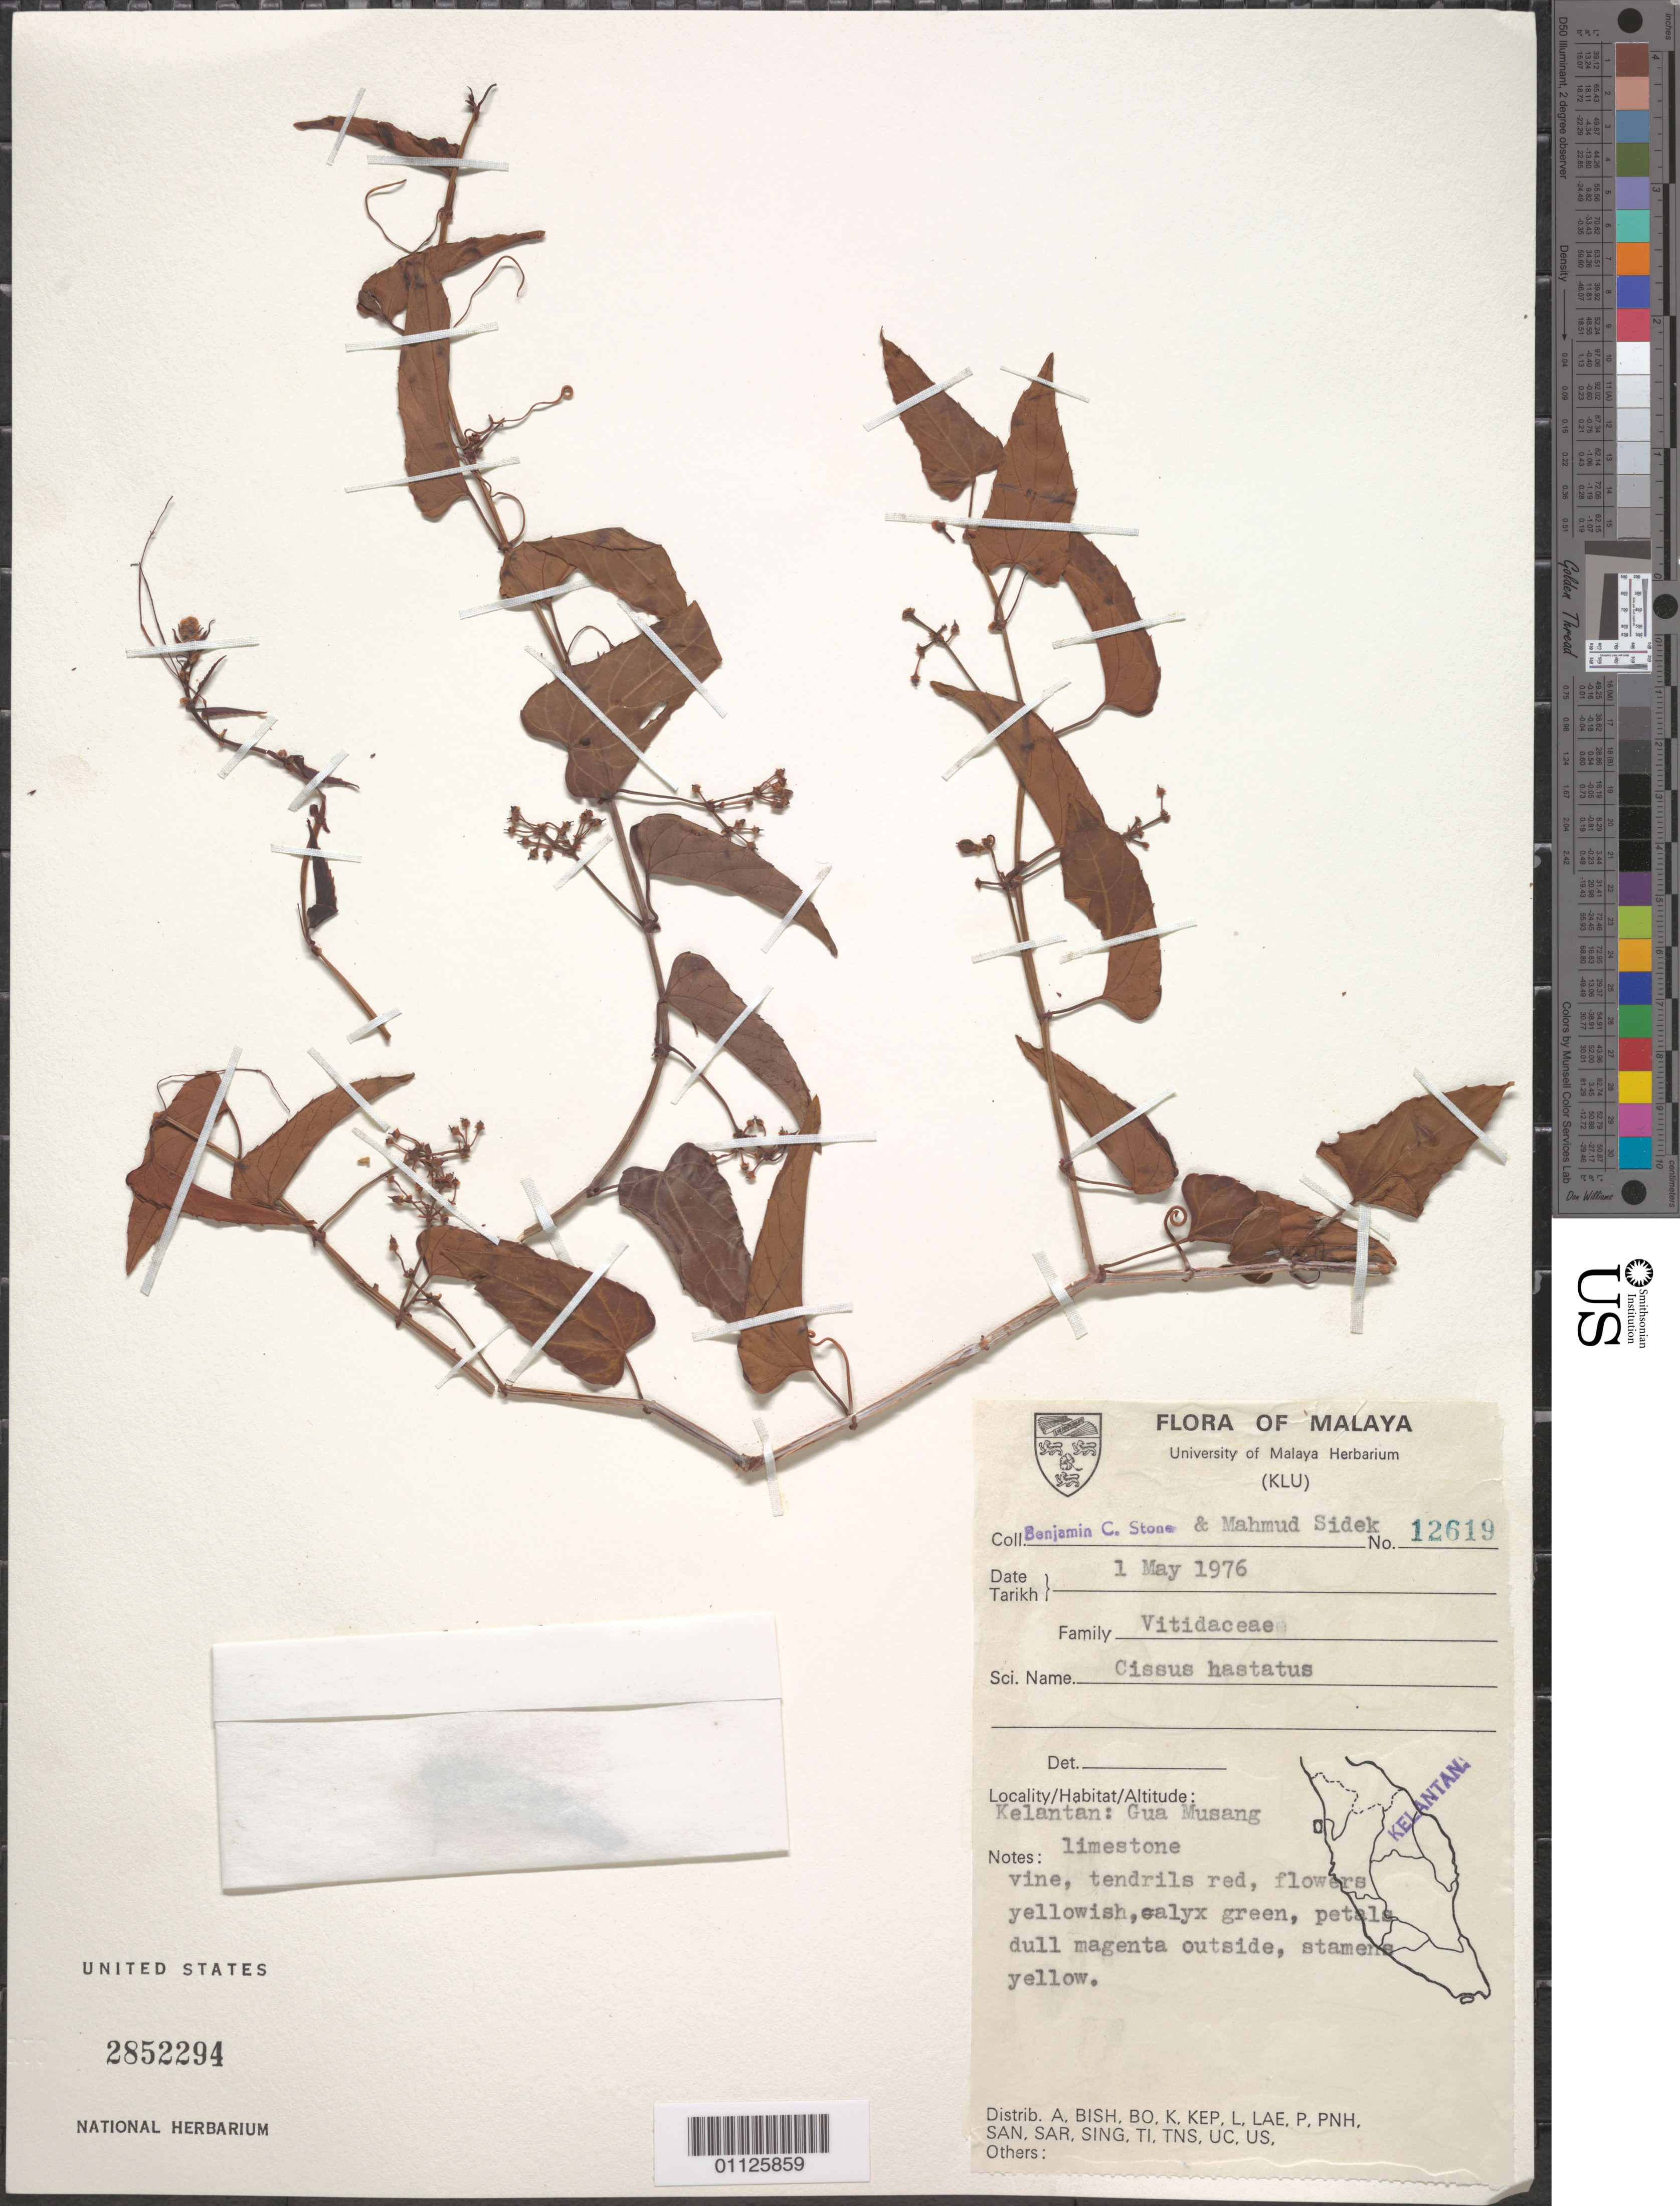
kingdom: Plantae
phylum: Tracheophyta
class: Magnoliopsida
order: Vitales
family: Vitaceae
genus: Cissus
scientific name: Cissus hastata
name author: Miq.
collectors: B. C. Stone & M. Sidek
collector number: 12619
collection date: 1976-05-01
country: Malaysia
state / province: Kelantan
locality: Gua Musang.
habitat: Limestone. Vine.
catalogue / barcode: US 2852294